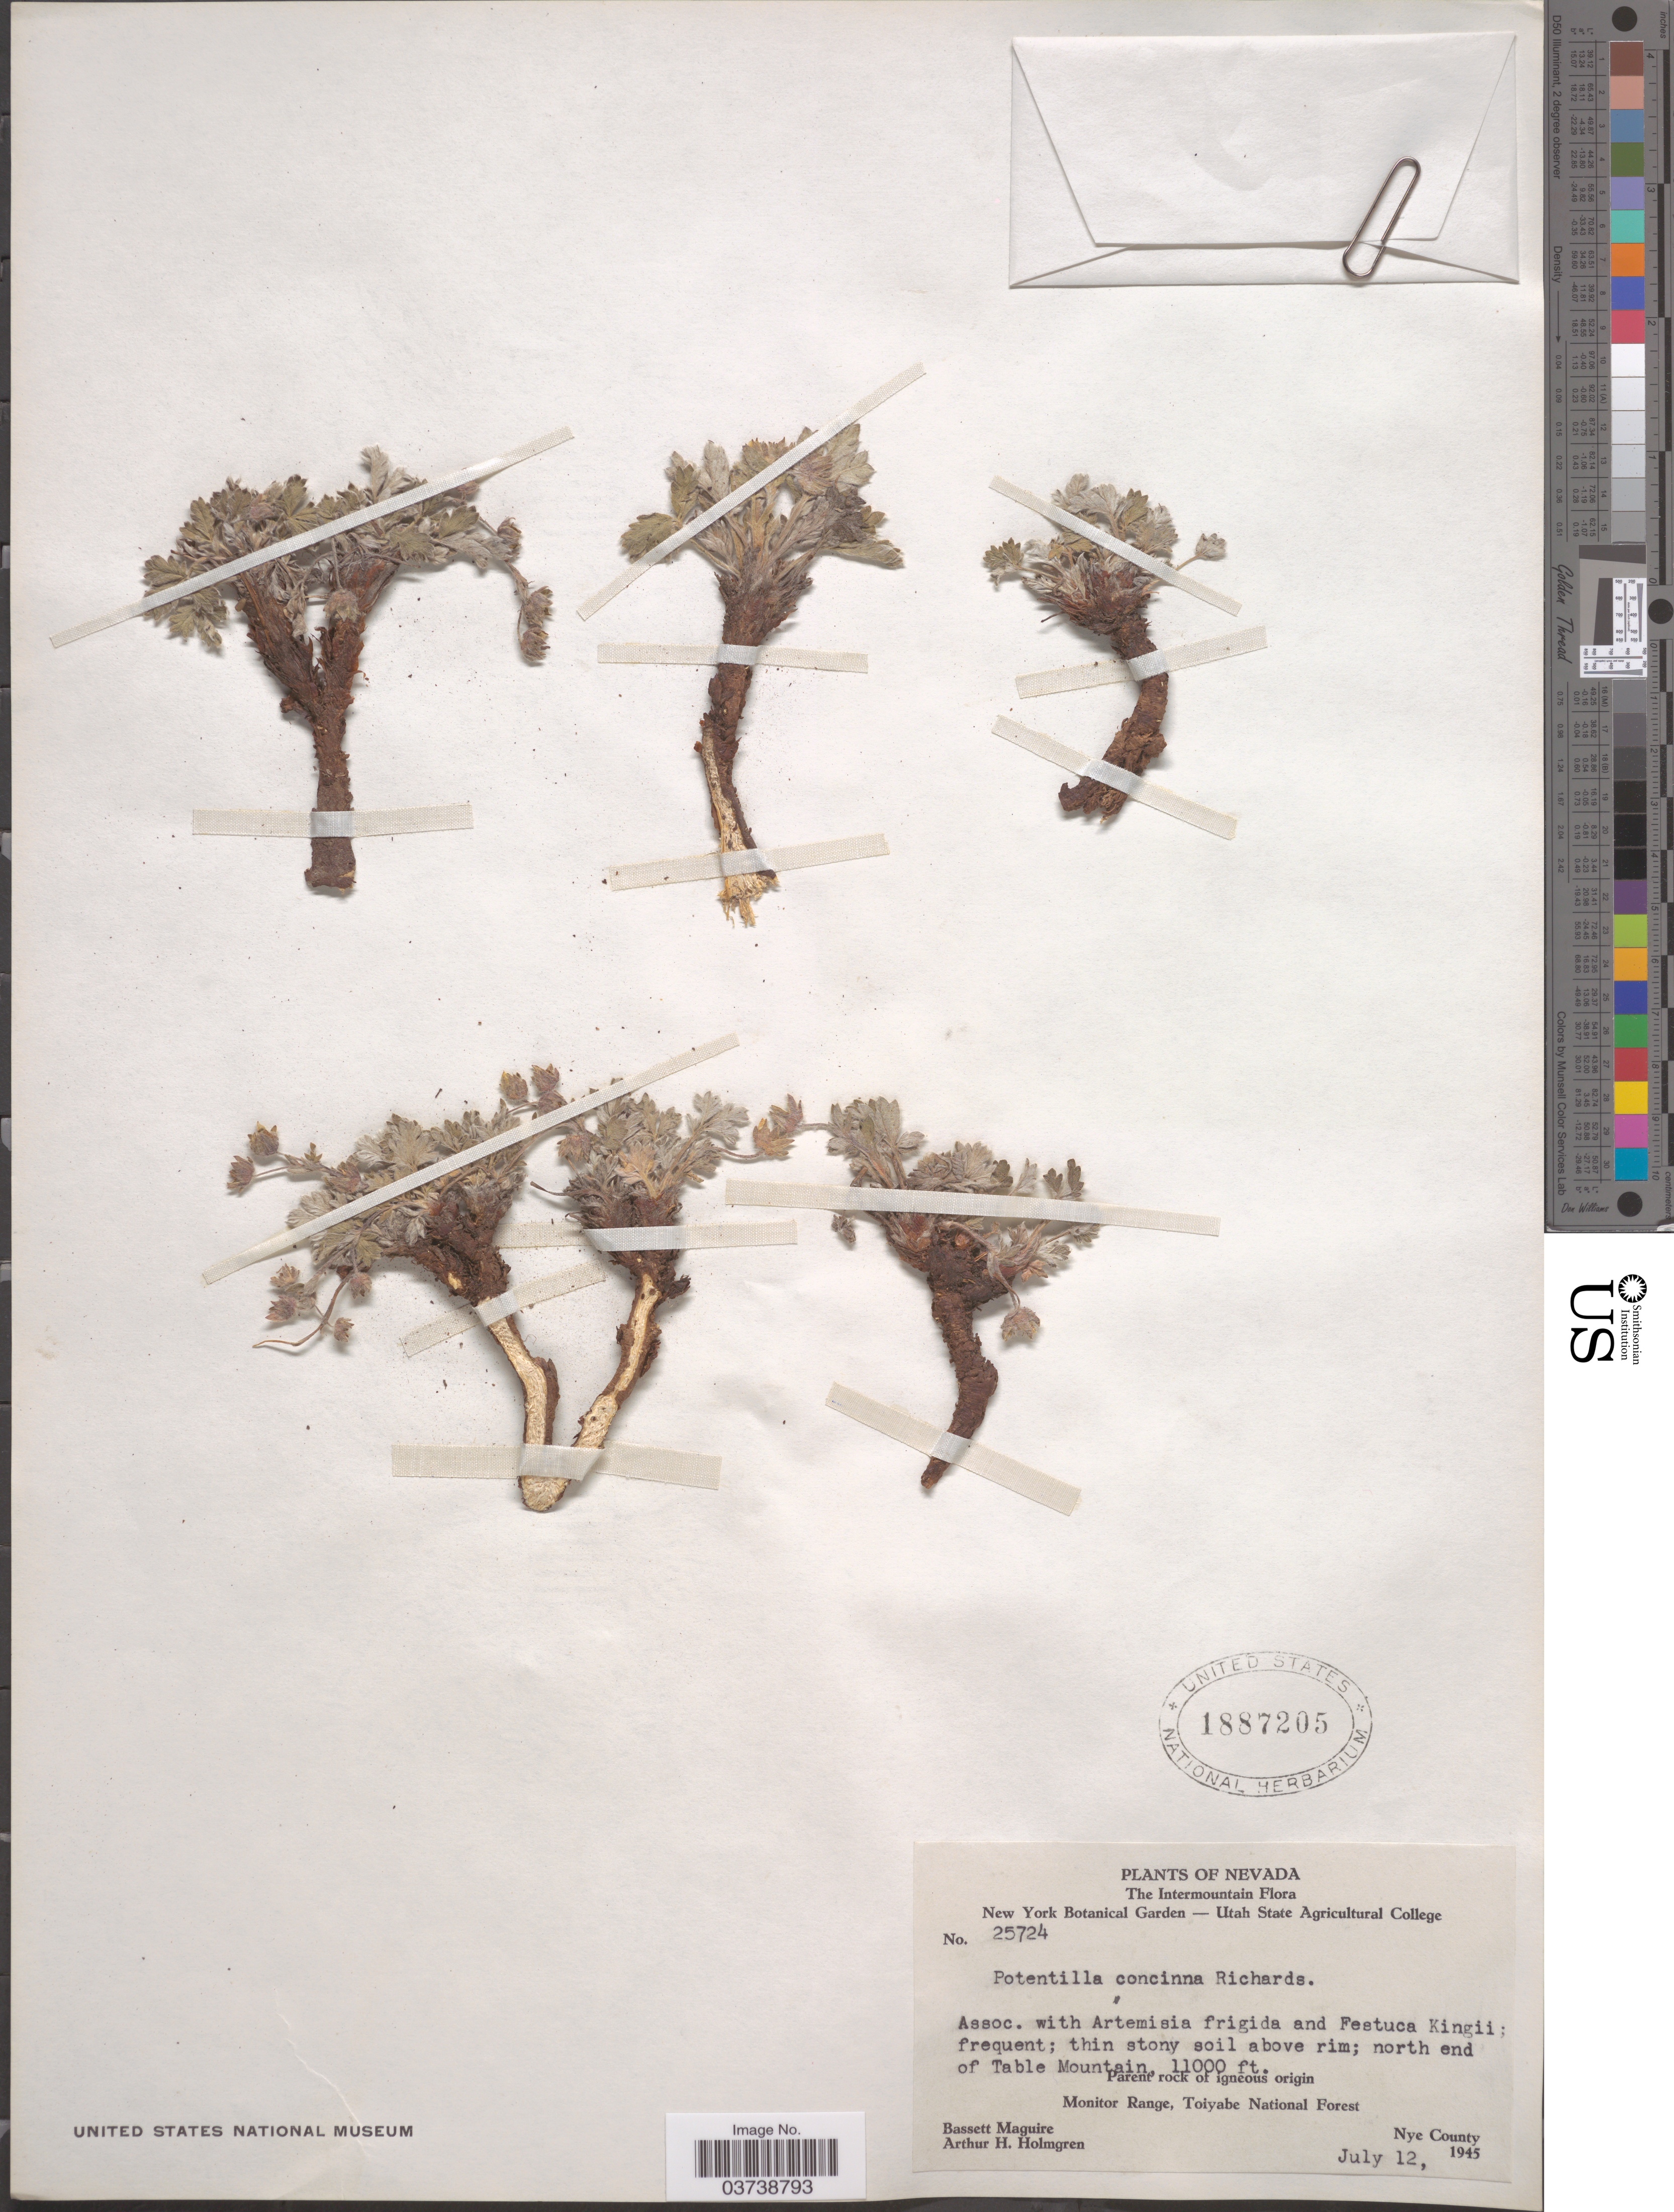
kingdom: Plantae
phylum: Tracheophyta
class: Magnoliopsida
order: Rosales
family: Rosaceae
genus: Potentilla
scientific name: Potentilla concinna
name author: Richardson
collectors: B. Maguire & A. H. Holmgren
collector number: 25724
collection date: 1945-07-12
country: United States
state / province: Nevada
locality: The Intermountain. North end of Table Mountain. Monitor Range, Toiyabe National Forest. Nye County.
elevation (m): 3353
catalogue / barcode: US 1887205